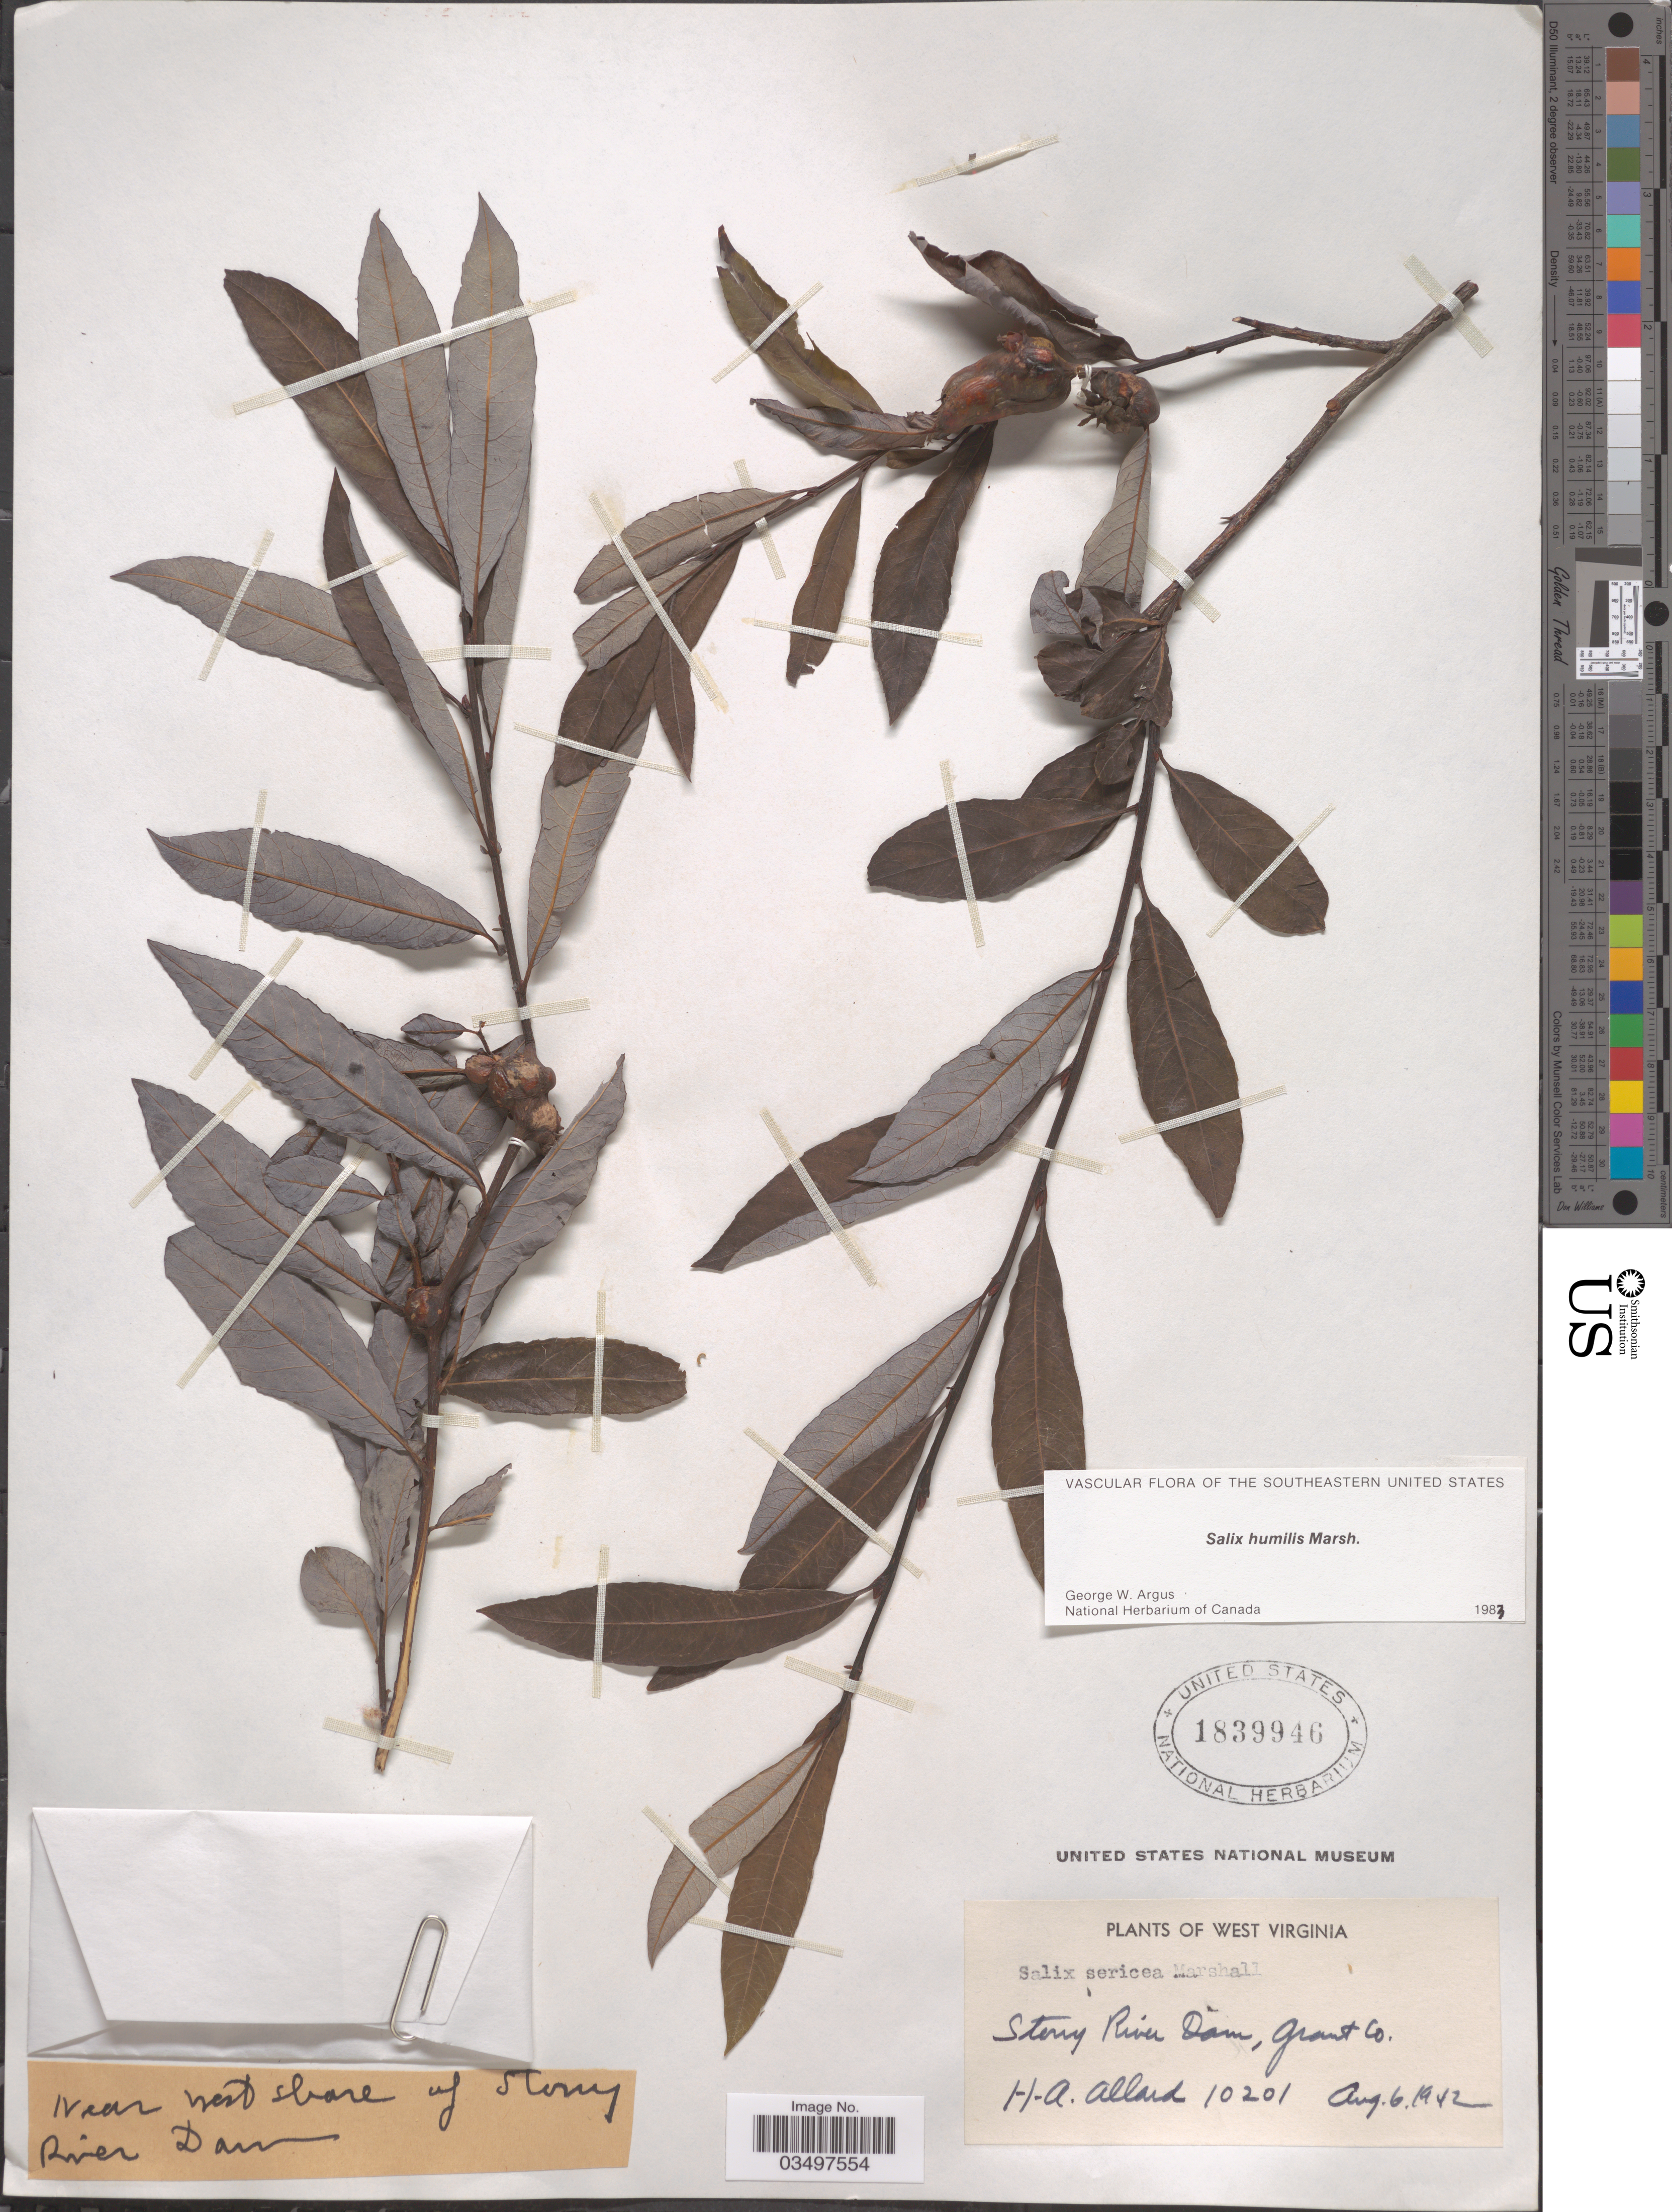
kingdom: Plantae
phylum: Tracheophyta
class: Magnoliopsida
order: Malpighiales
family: Salicaceae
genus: Salix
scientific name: Salix humilis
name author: Marshall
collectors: H. A. Allard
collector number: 10201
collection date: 1942-08-06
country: United States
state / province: West Virginia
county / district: Grant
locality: Near west shore of Stony River Dam, Grant Co.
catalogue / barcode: US 1839946